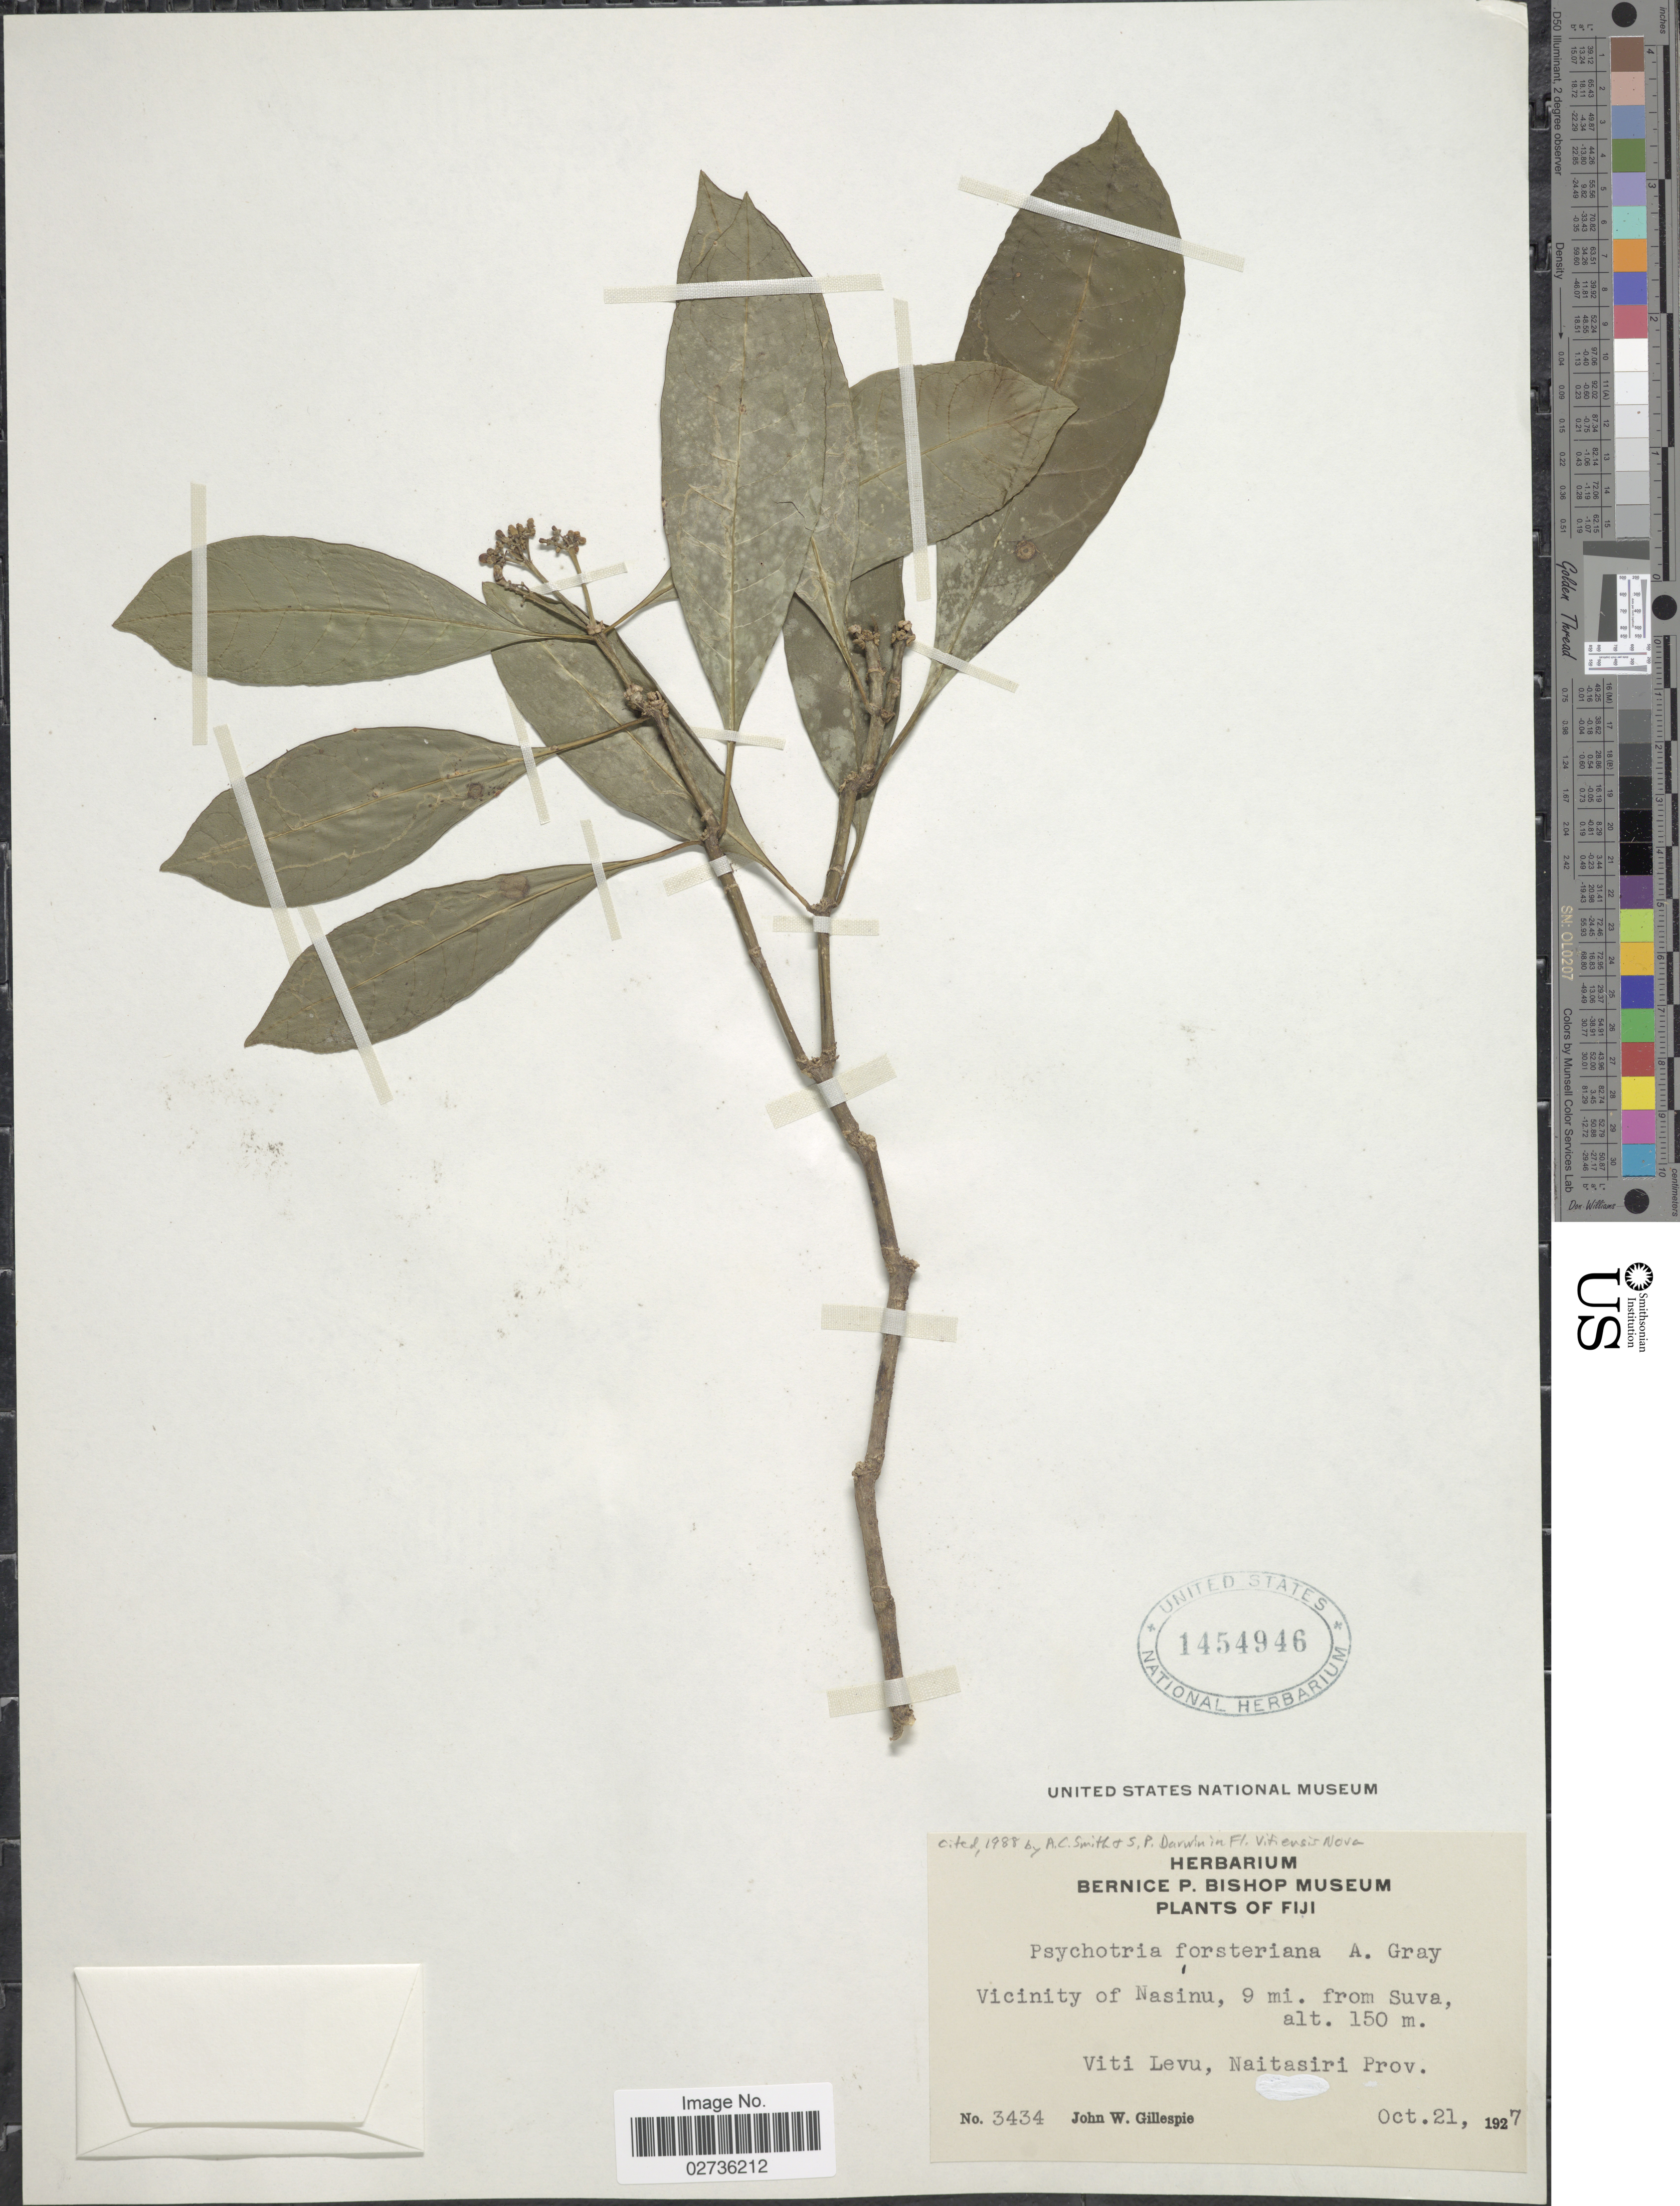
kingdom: Plantae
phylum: Tracheophyta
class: Magnoliopsida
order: Gentianales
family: Rubiaceae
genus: Psychotria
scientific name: Psychotria forsteriana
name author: A. Gray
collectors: J. W. Gillespie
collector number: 3434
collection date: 1927-10-21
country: Fiji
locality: Vicinity of Nasinu, 9 mi. from Suva. Viti Levu, Naitasiri Prov.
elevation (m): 150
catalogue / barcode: US 1454946